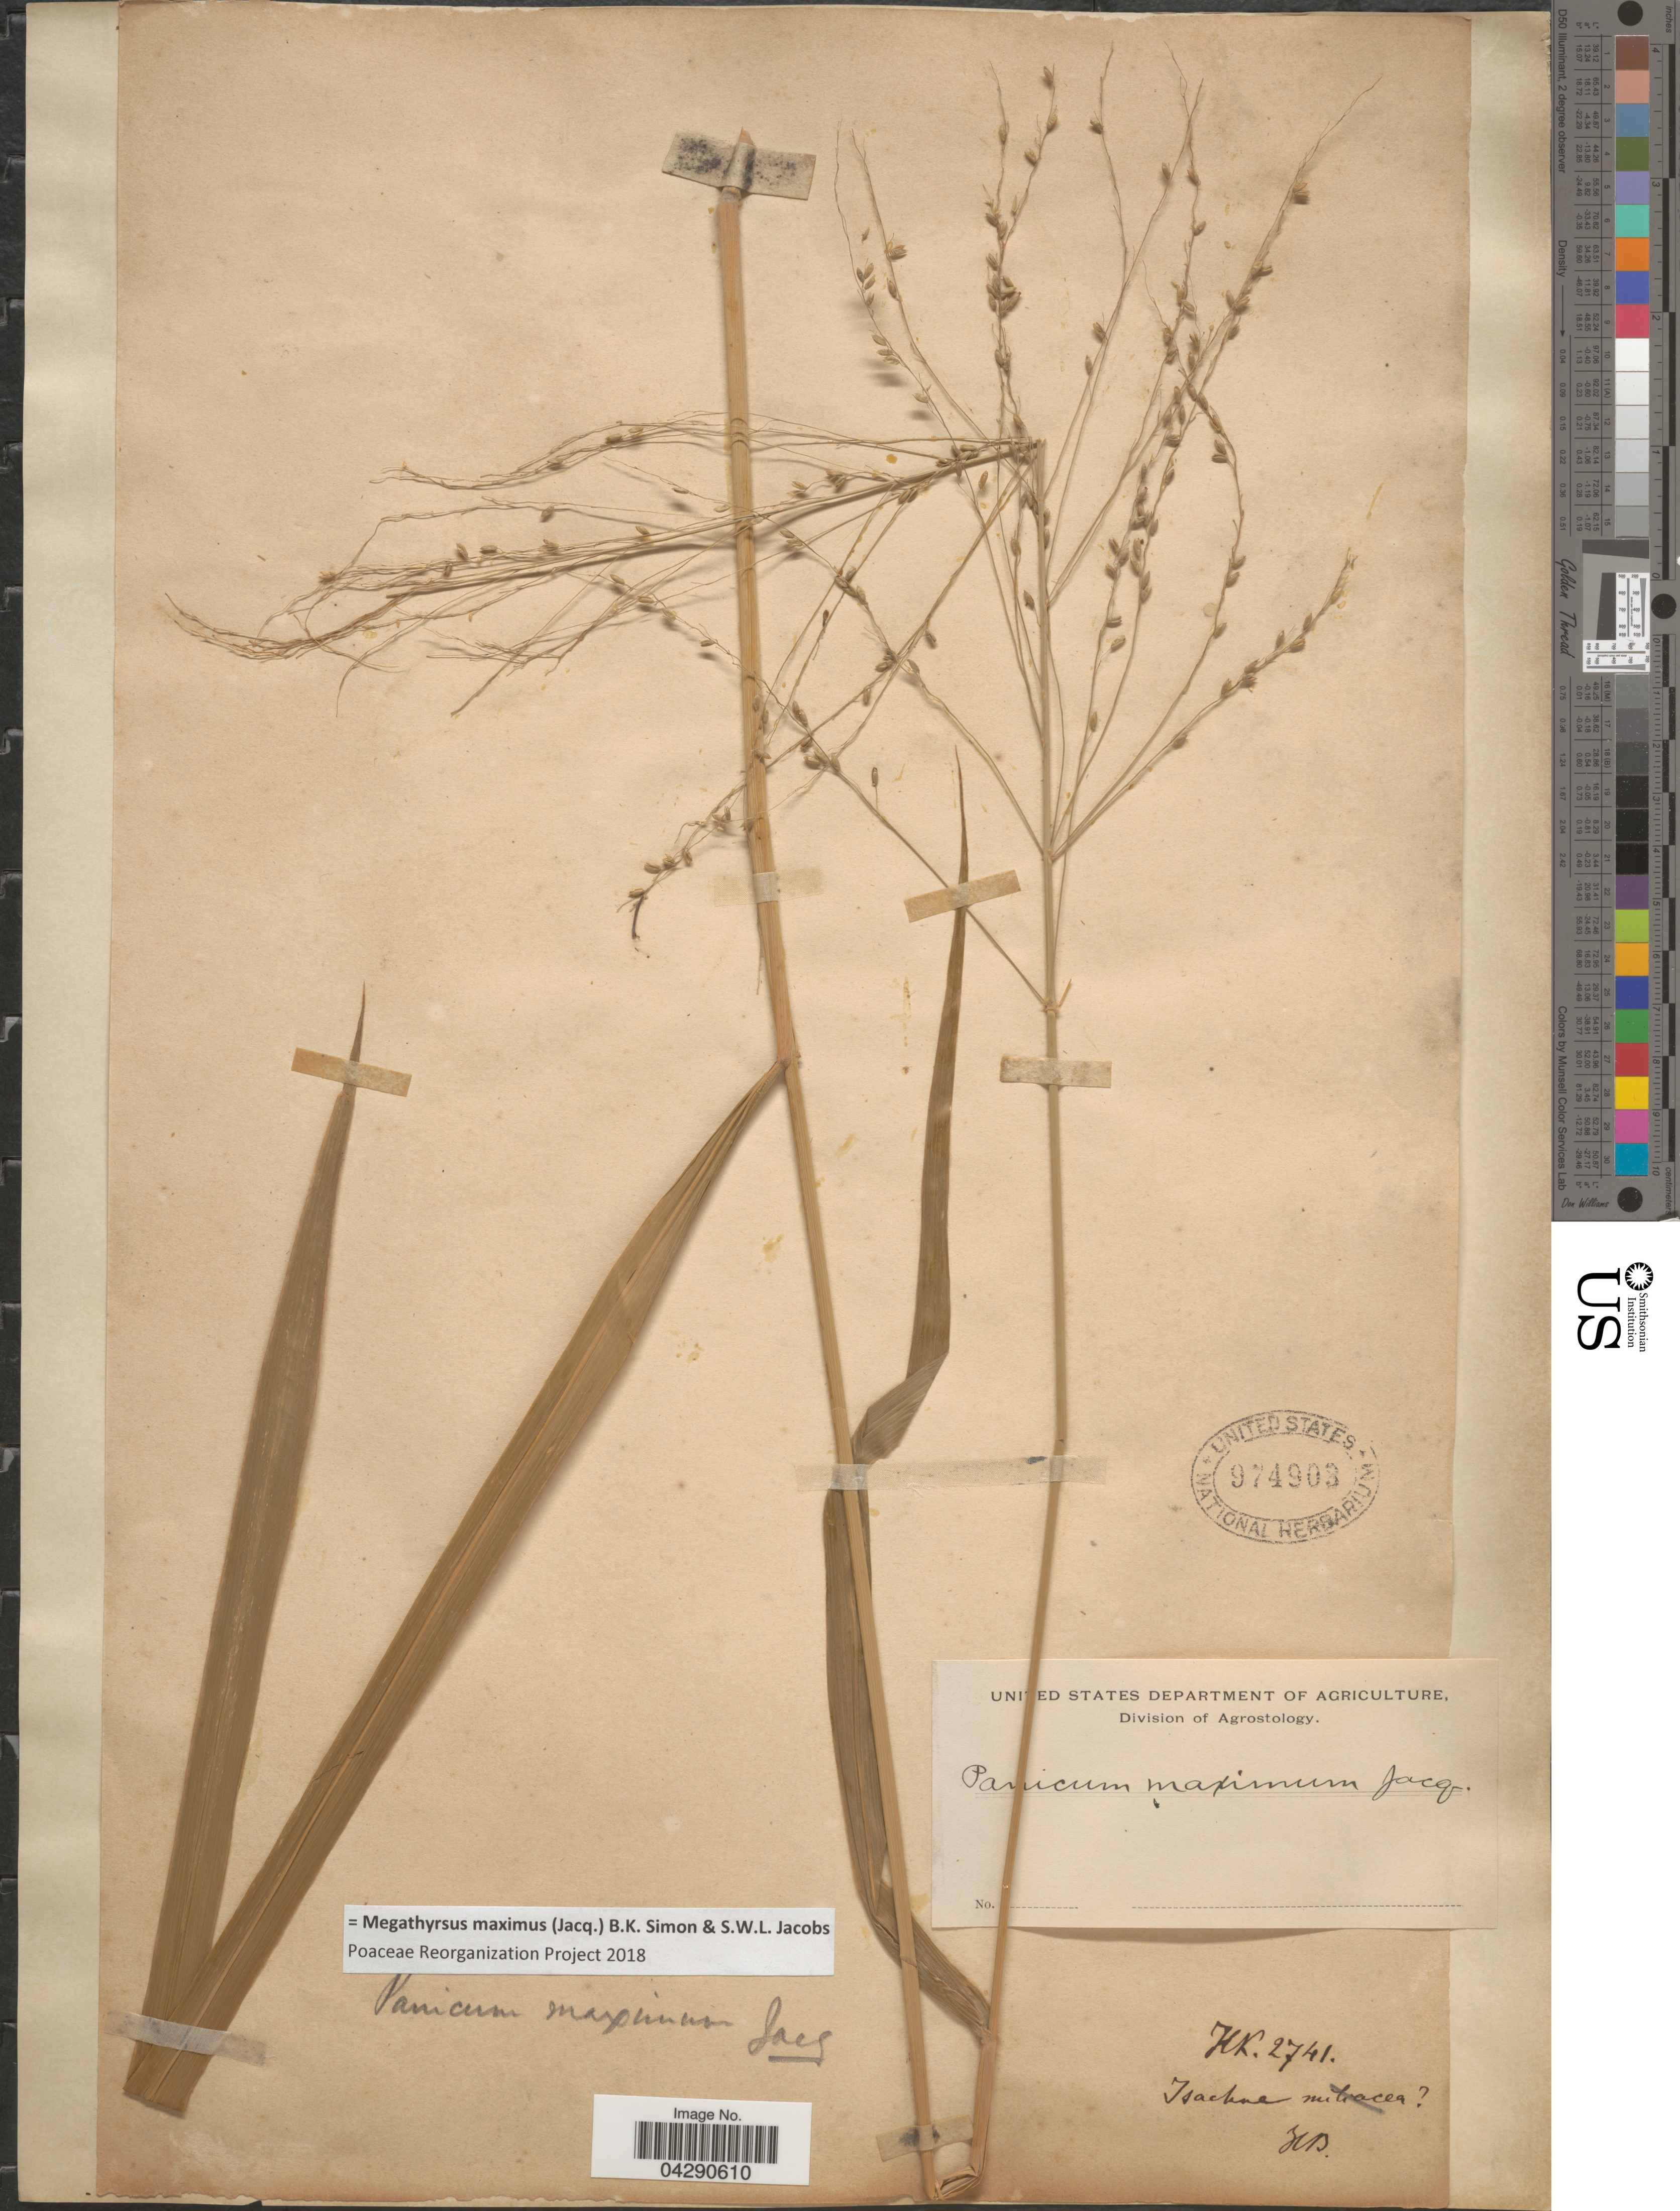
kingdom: Plantae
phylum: Tracheophyta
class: Liliopsida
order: Poales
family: Poaceae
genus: Megathyrsus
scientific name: Megathyrsus maximus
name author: (Jacq.) B.K. Simon & S.W.L. Jacobs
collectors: H. B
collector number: HK2741*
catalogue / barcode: US 974903